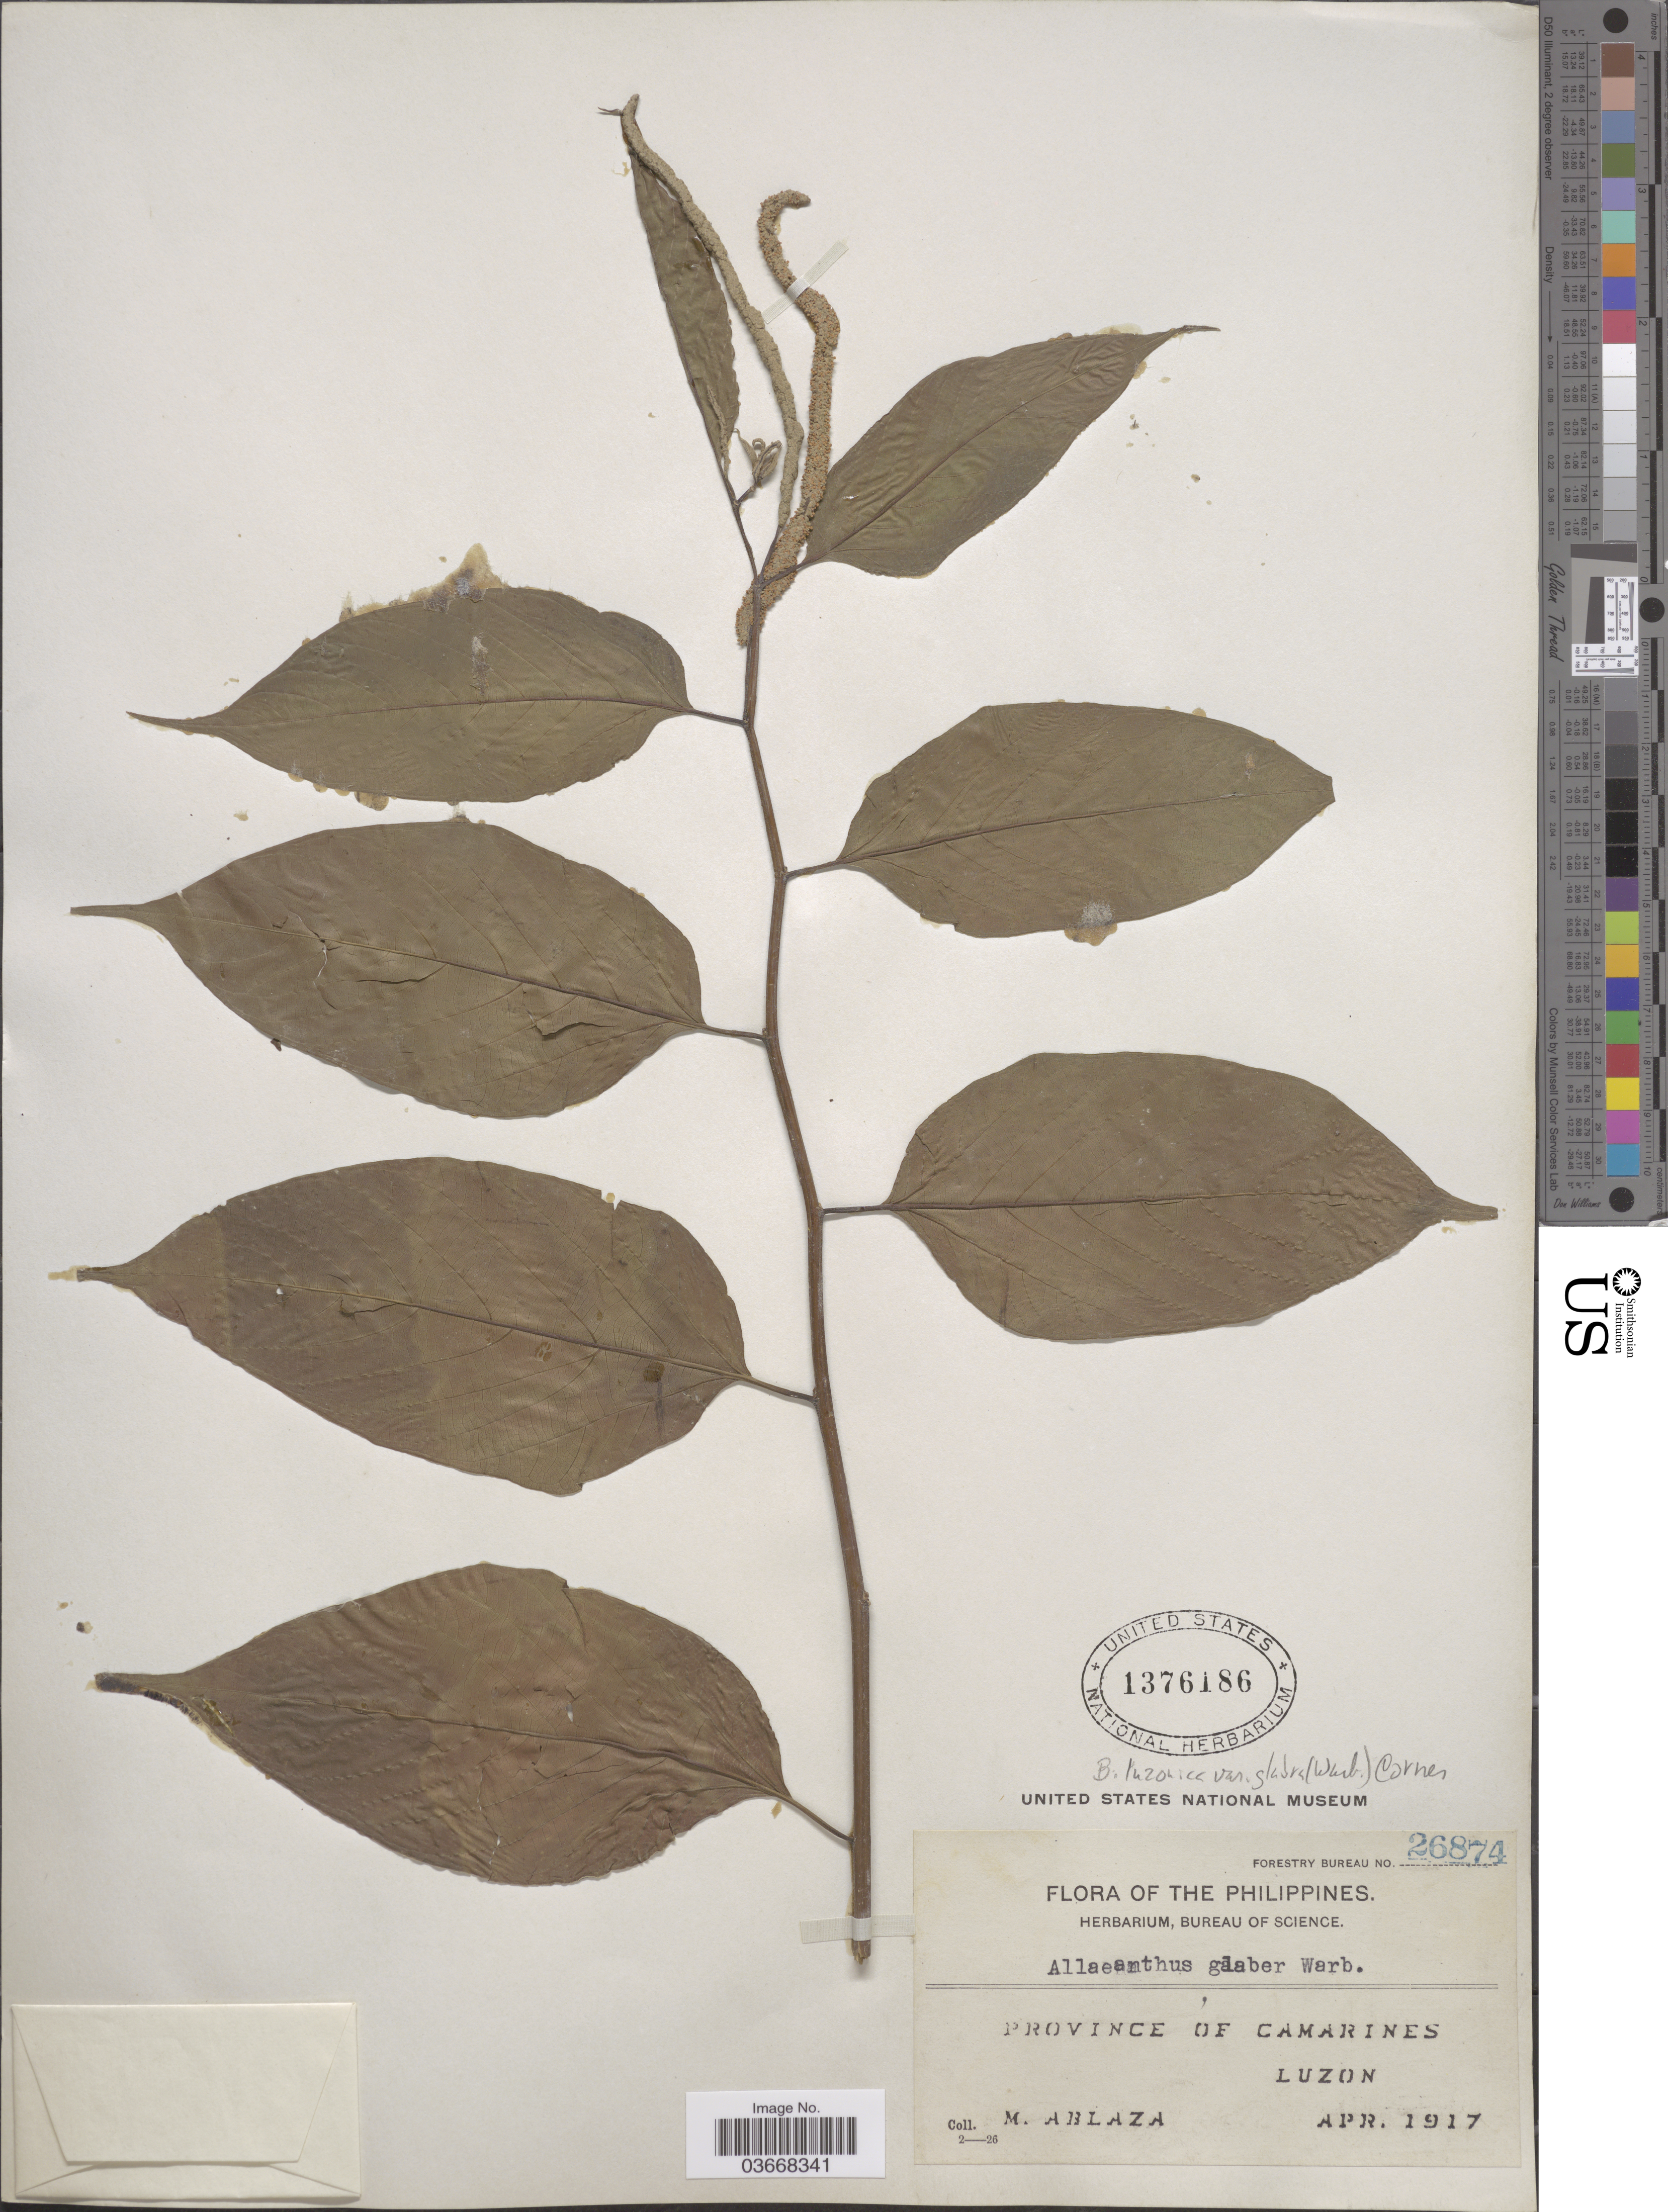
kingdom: Plantae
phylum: Tracheophyta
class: Magnoliopsida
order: Rosales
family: Moraceae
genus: Allaeanthus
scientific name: Allaeanthus luzonicus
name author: Fern.-Vill.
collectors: M. Ablaza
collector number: Forestry Bureau 26874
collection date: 1917-04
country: Philippines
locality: Province of Camarines. Luzon.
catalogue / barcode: US 1376186